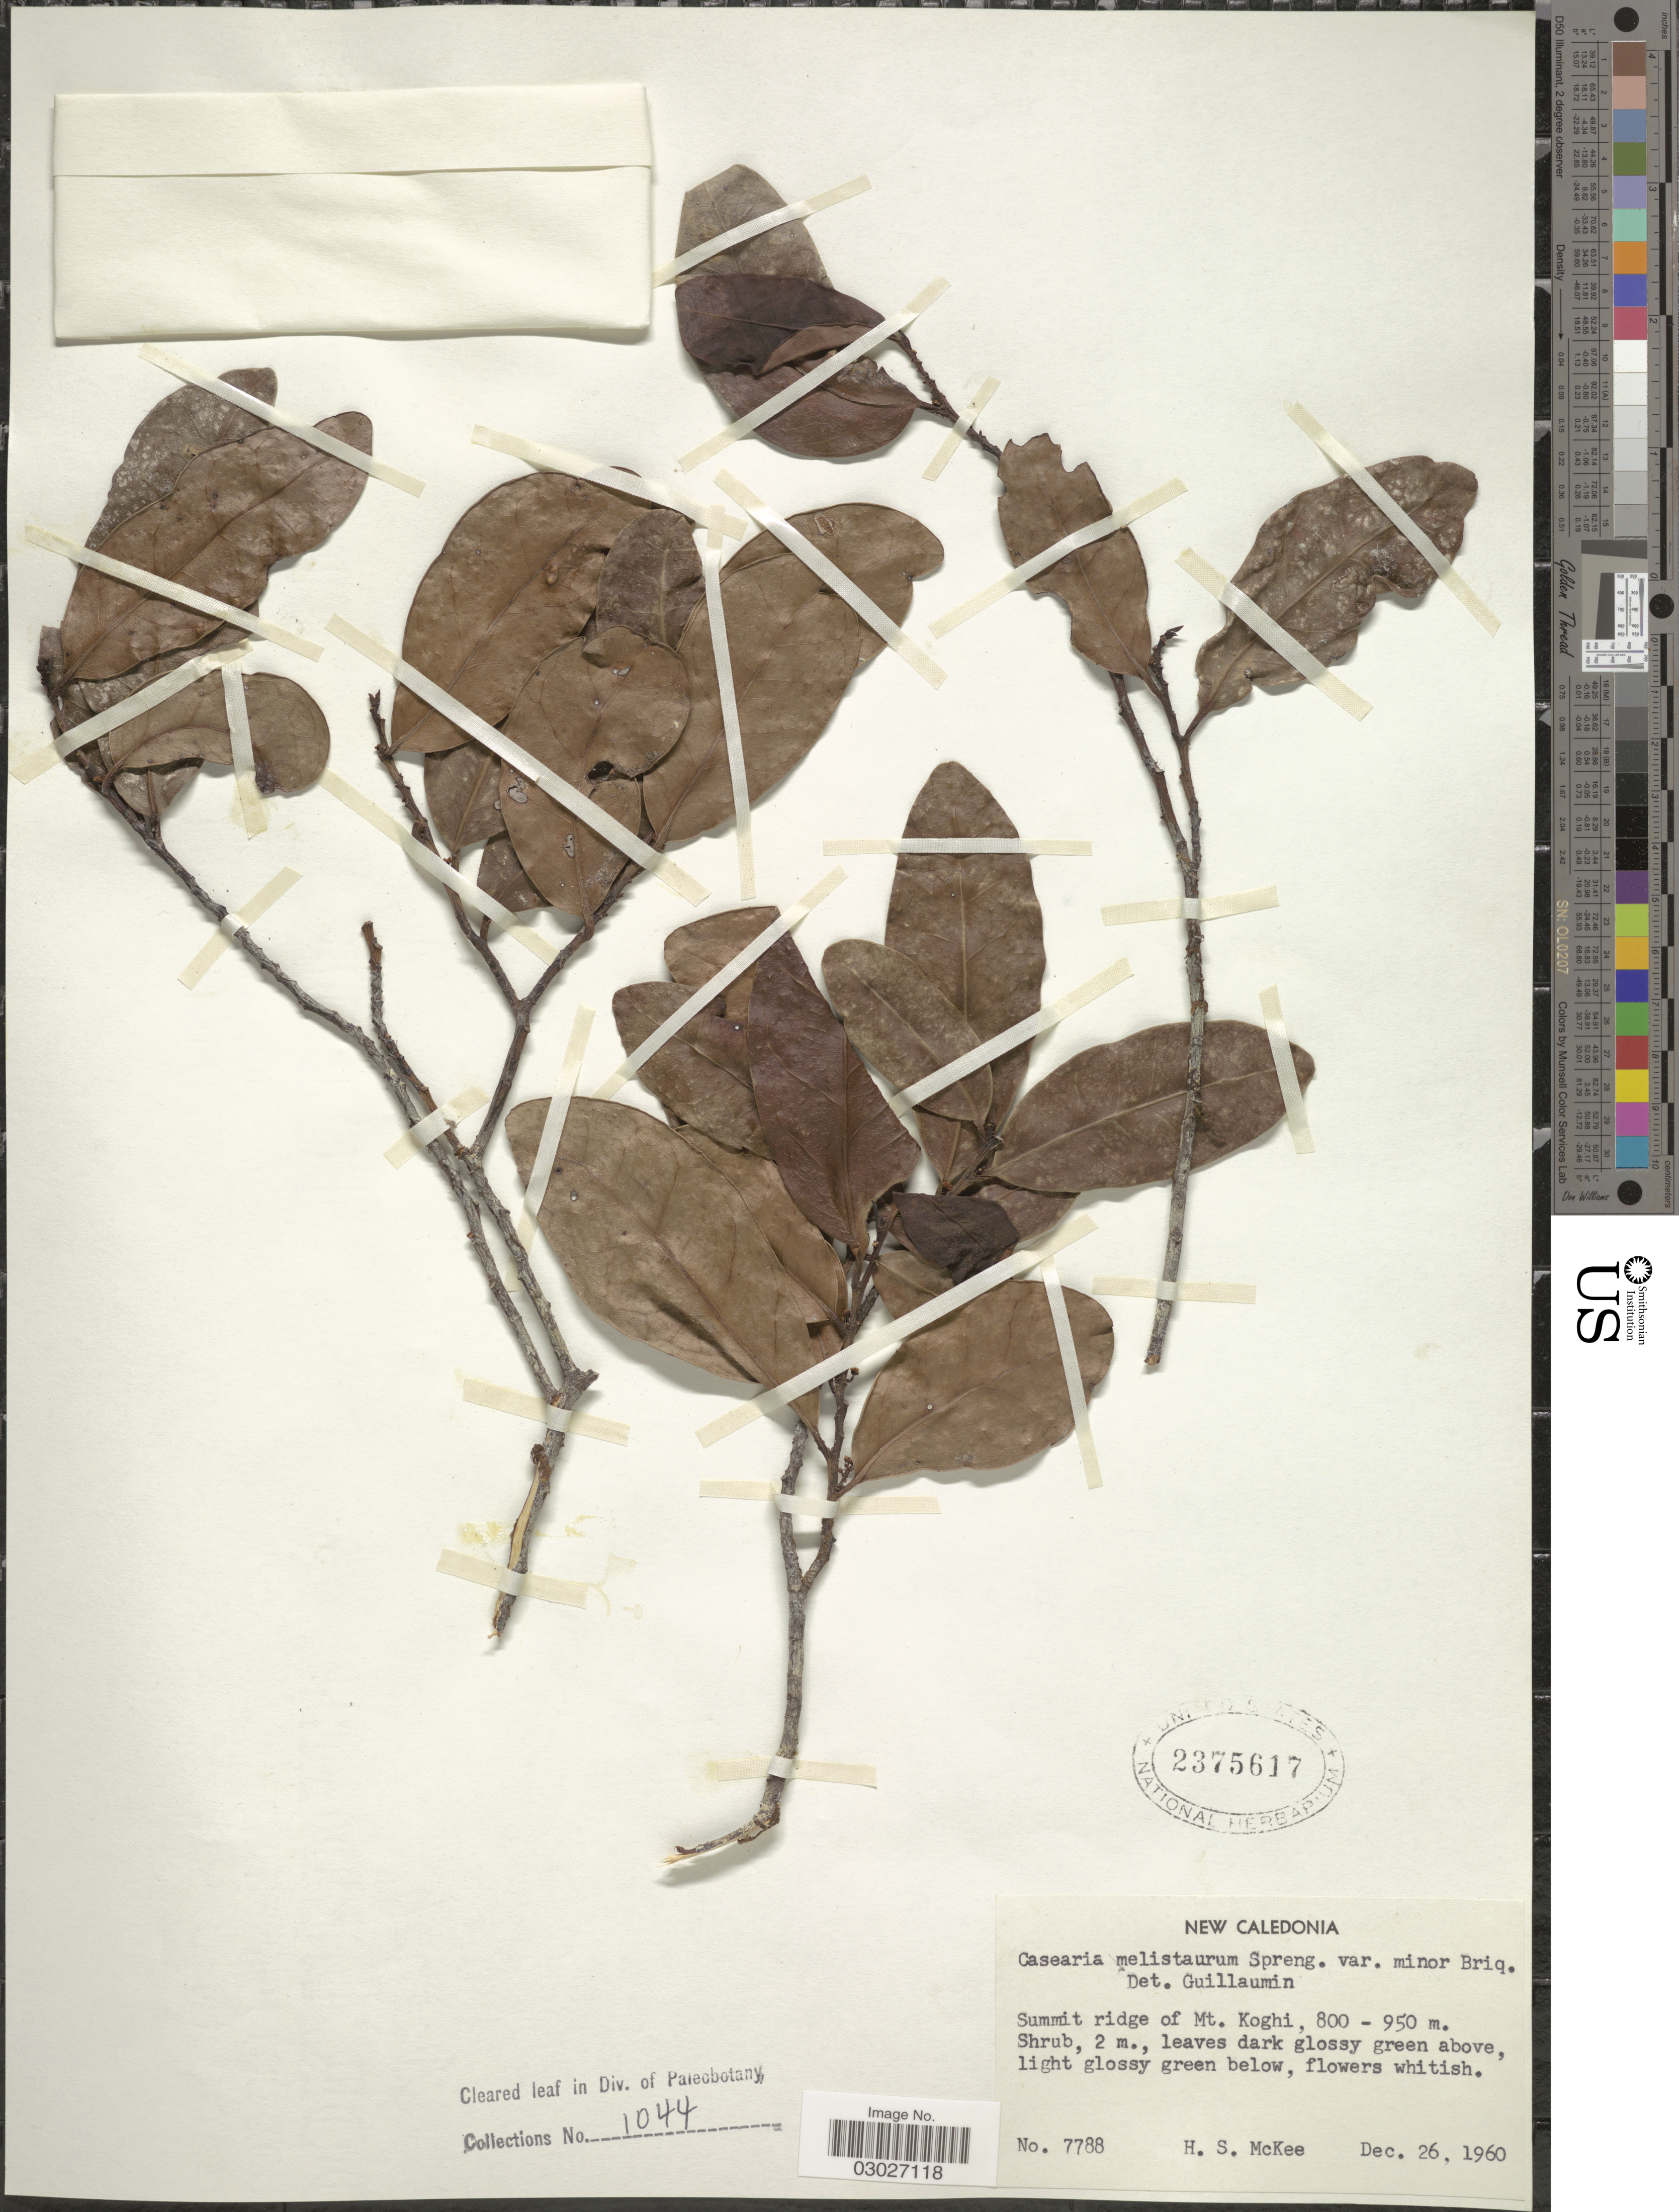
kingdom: Plantae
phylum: Tracheophyta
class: Magnoliopsida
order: Malpighiales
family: Salicaceae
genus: Casearia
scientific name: Casearia silvana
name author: Schltr.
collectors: H. S. McKee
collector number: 7788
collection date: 1960-12-26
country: New Caledonia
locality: Summit ridge of Mt. Koghi.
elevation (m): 800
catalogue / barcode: US 2375617